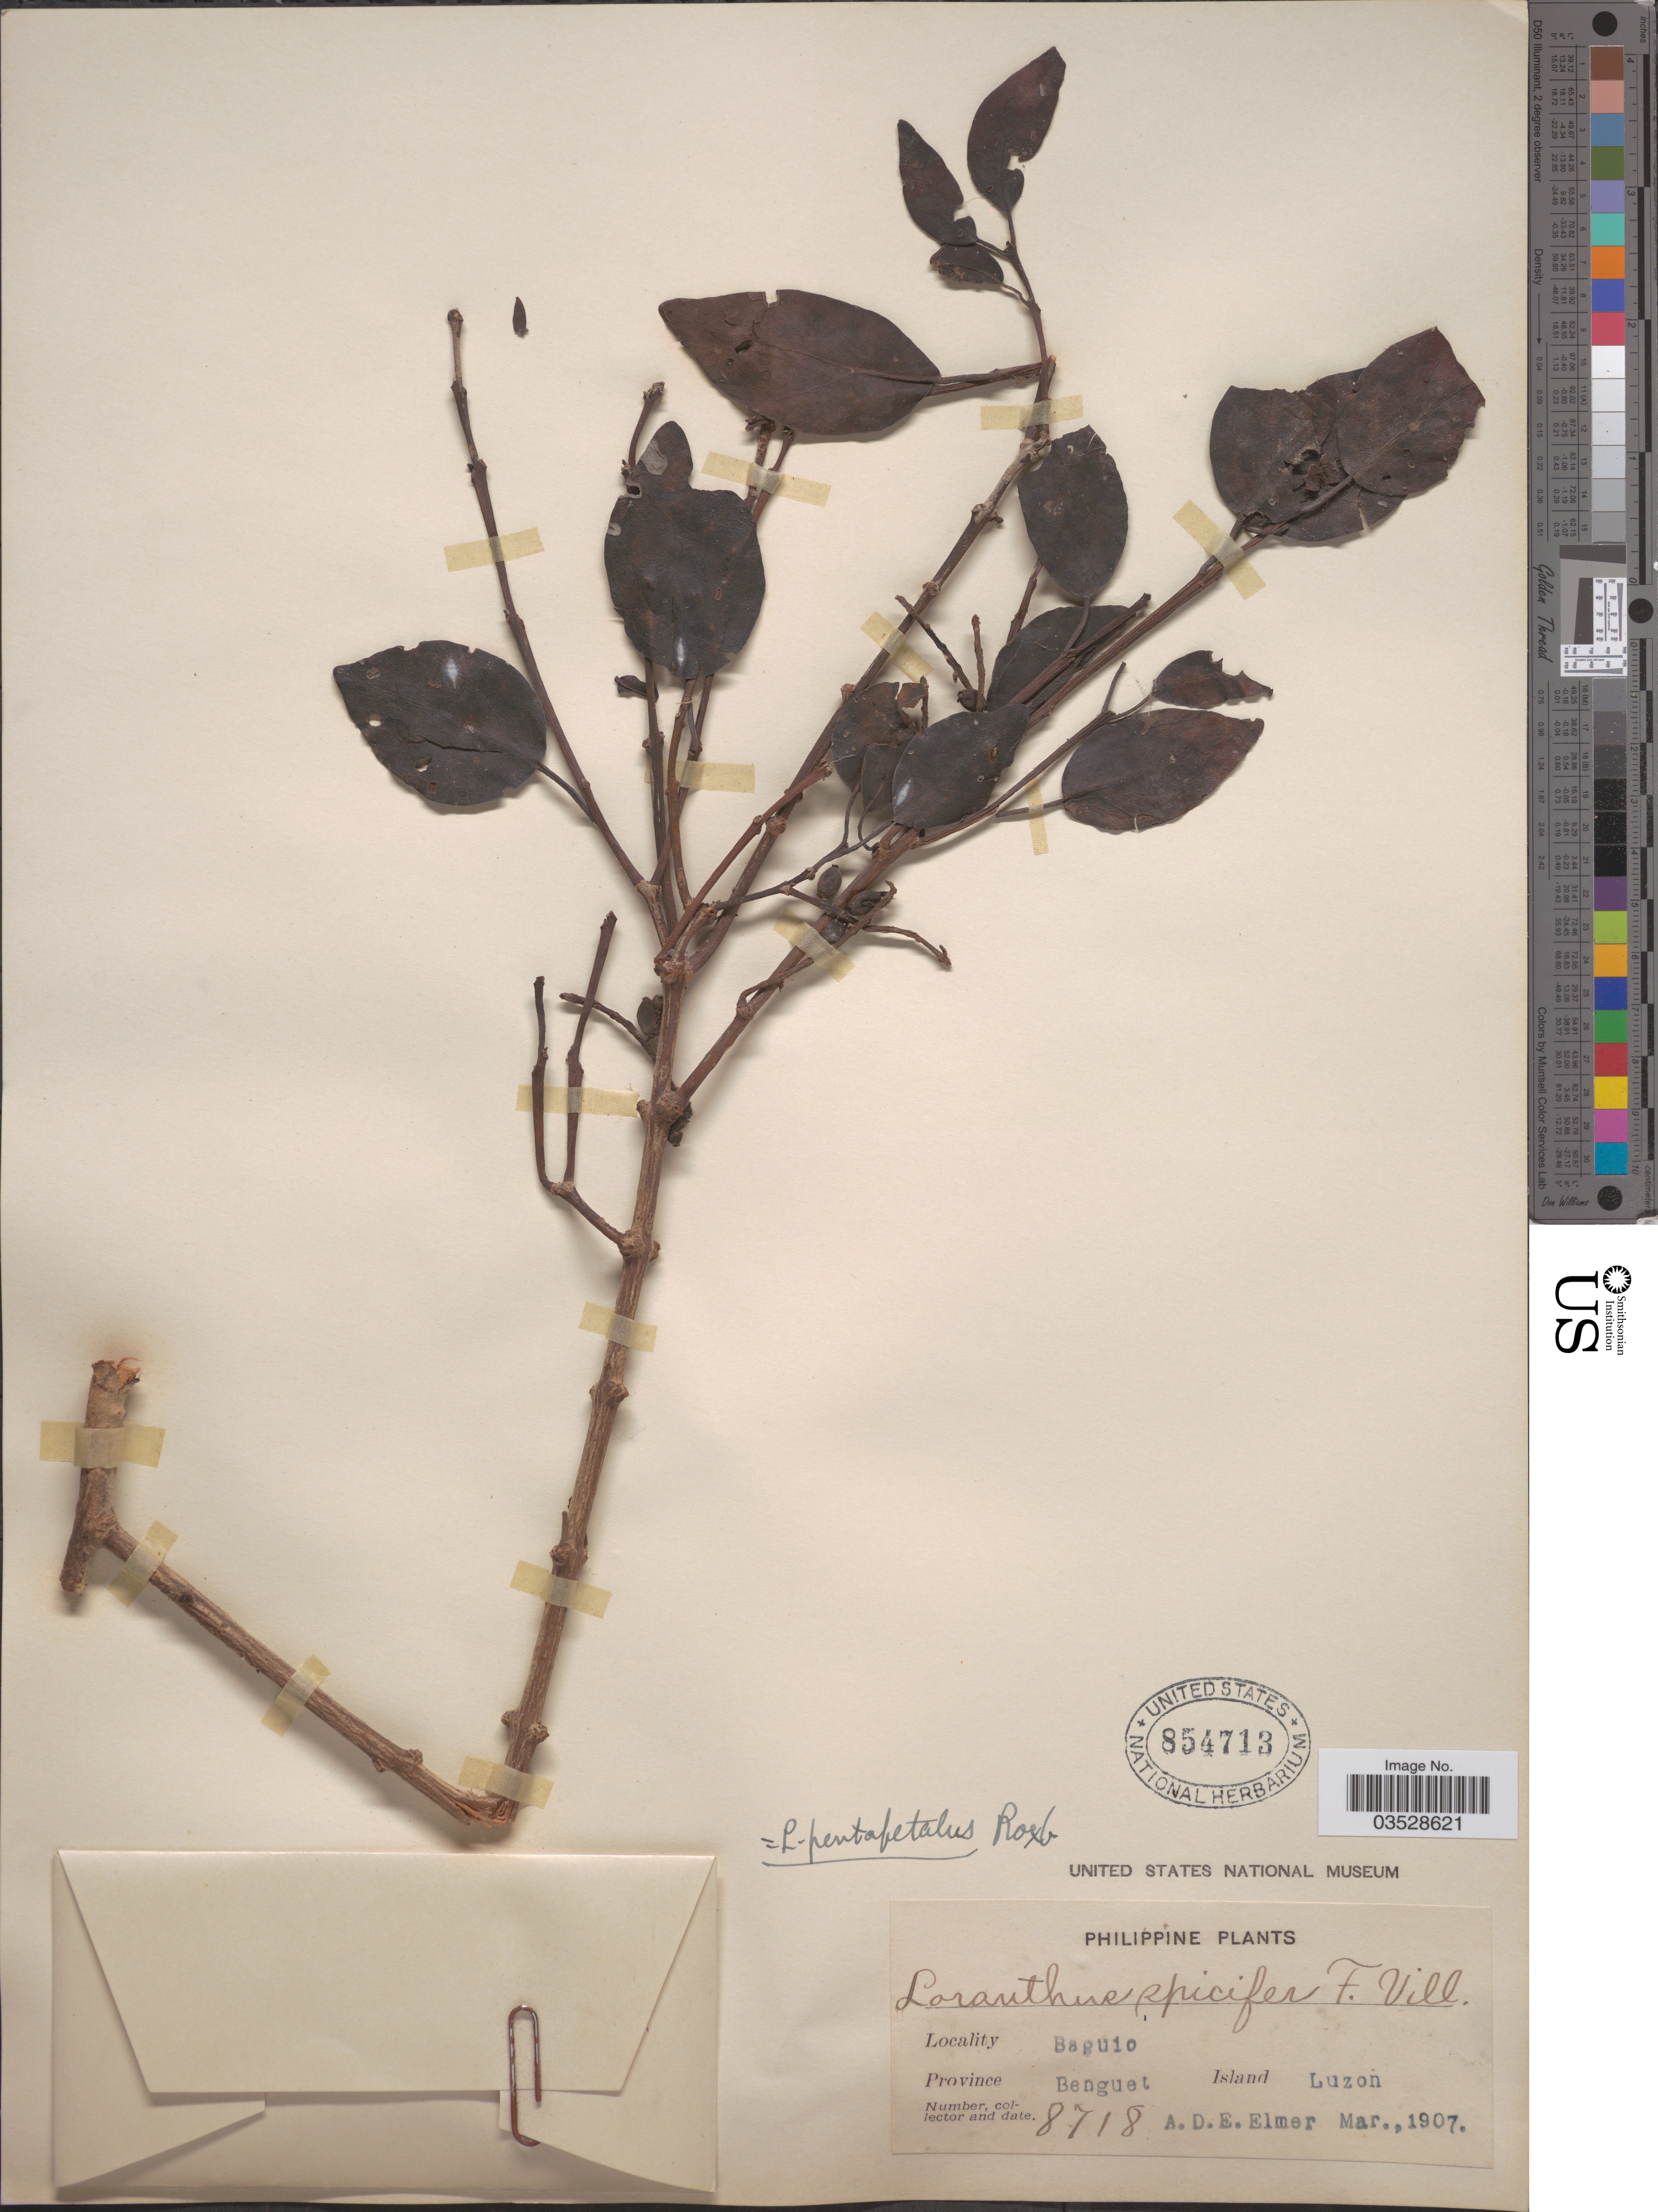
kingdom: Plantae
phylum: Tracheophyta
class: Magnoliopsida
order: Santalales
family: Loranthaceae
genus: Loranthus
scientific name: Loranthus pentapetalus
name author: Roxb.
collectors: E. D. Merrill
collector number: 8718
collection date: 1907-03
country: Philippines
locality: Baguio. Province Benguet. Island Luzon.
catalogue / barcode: US 854713